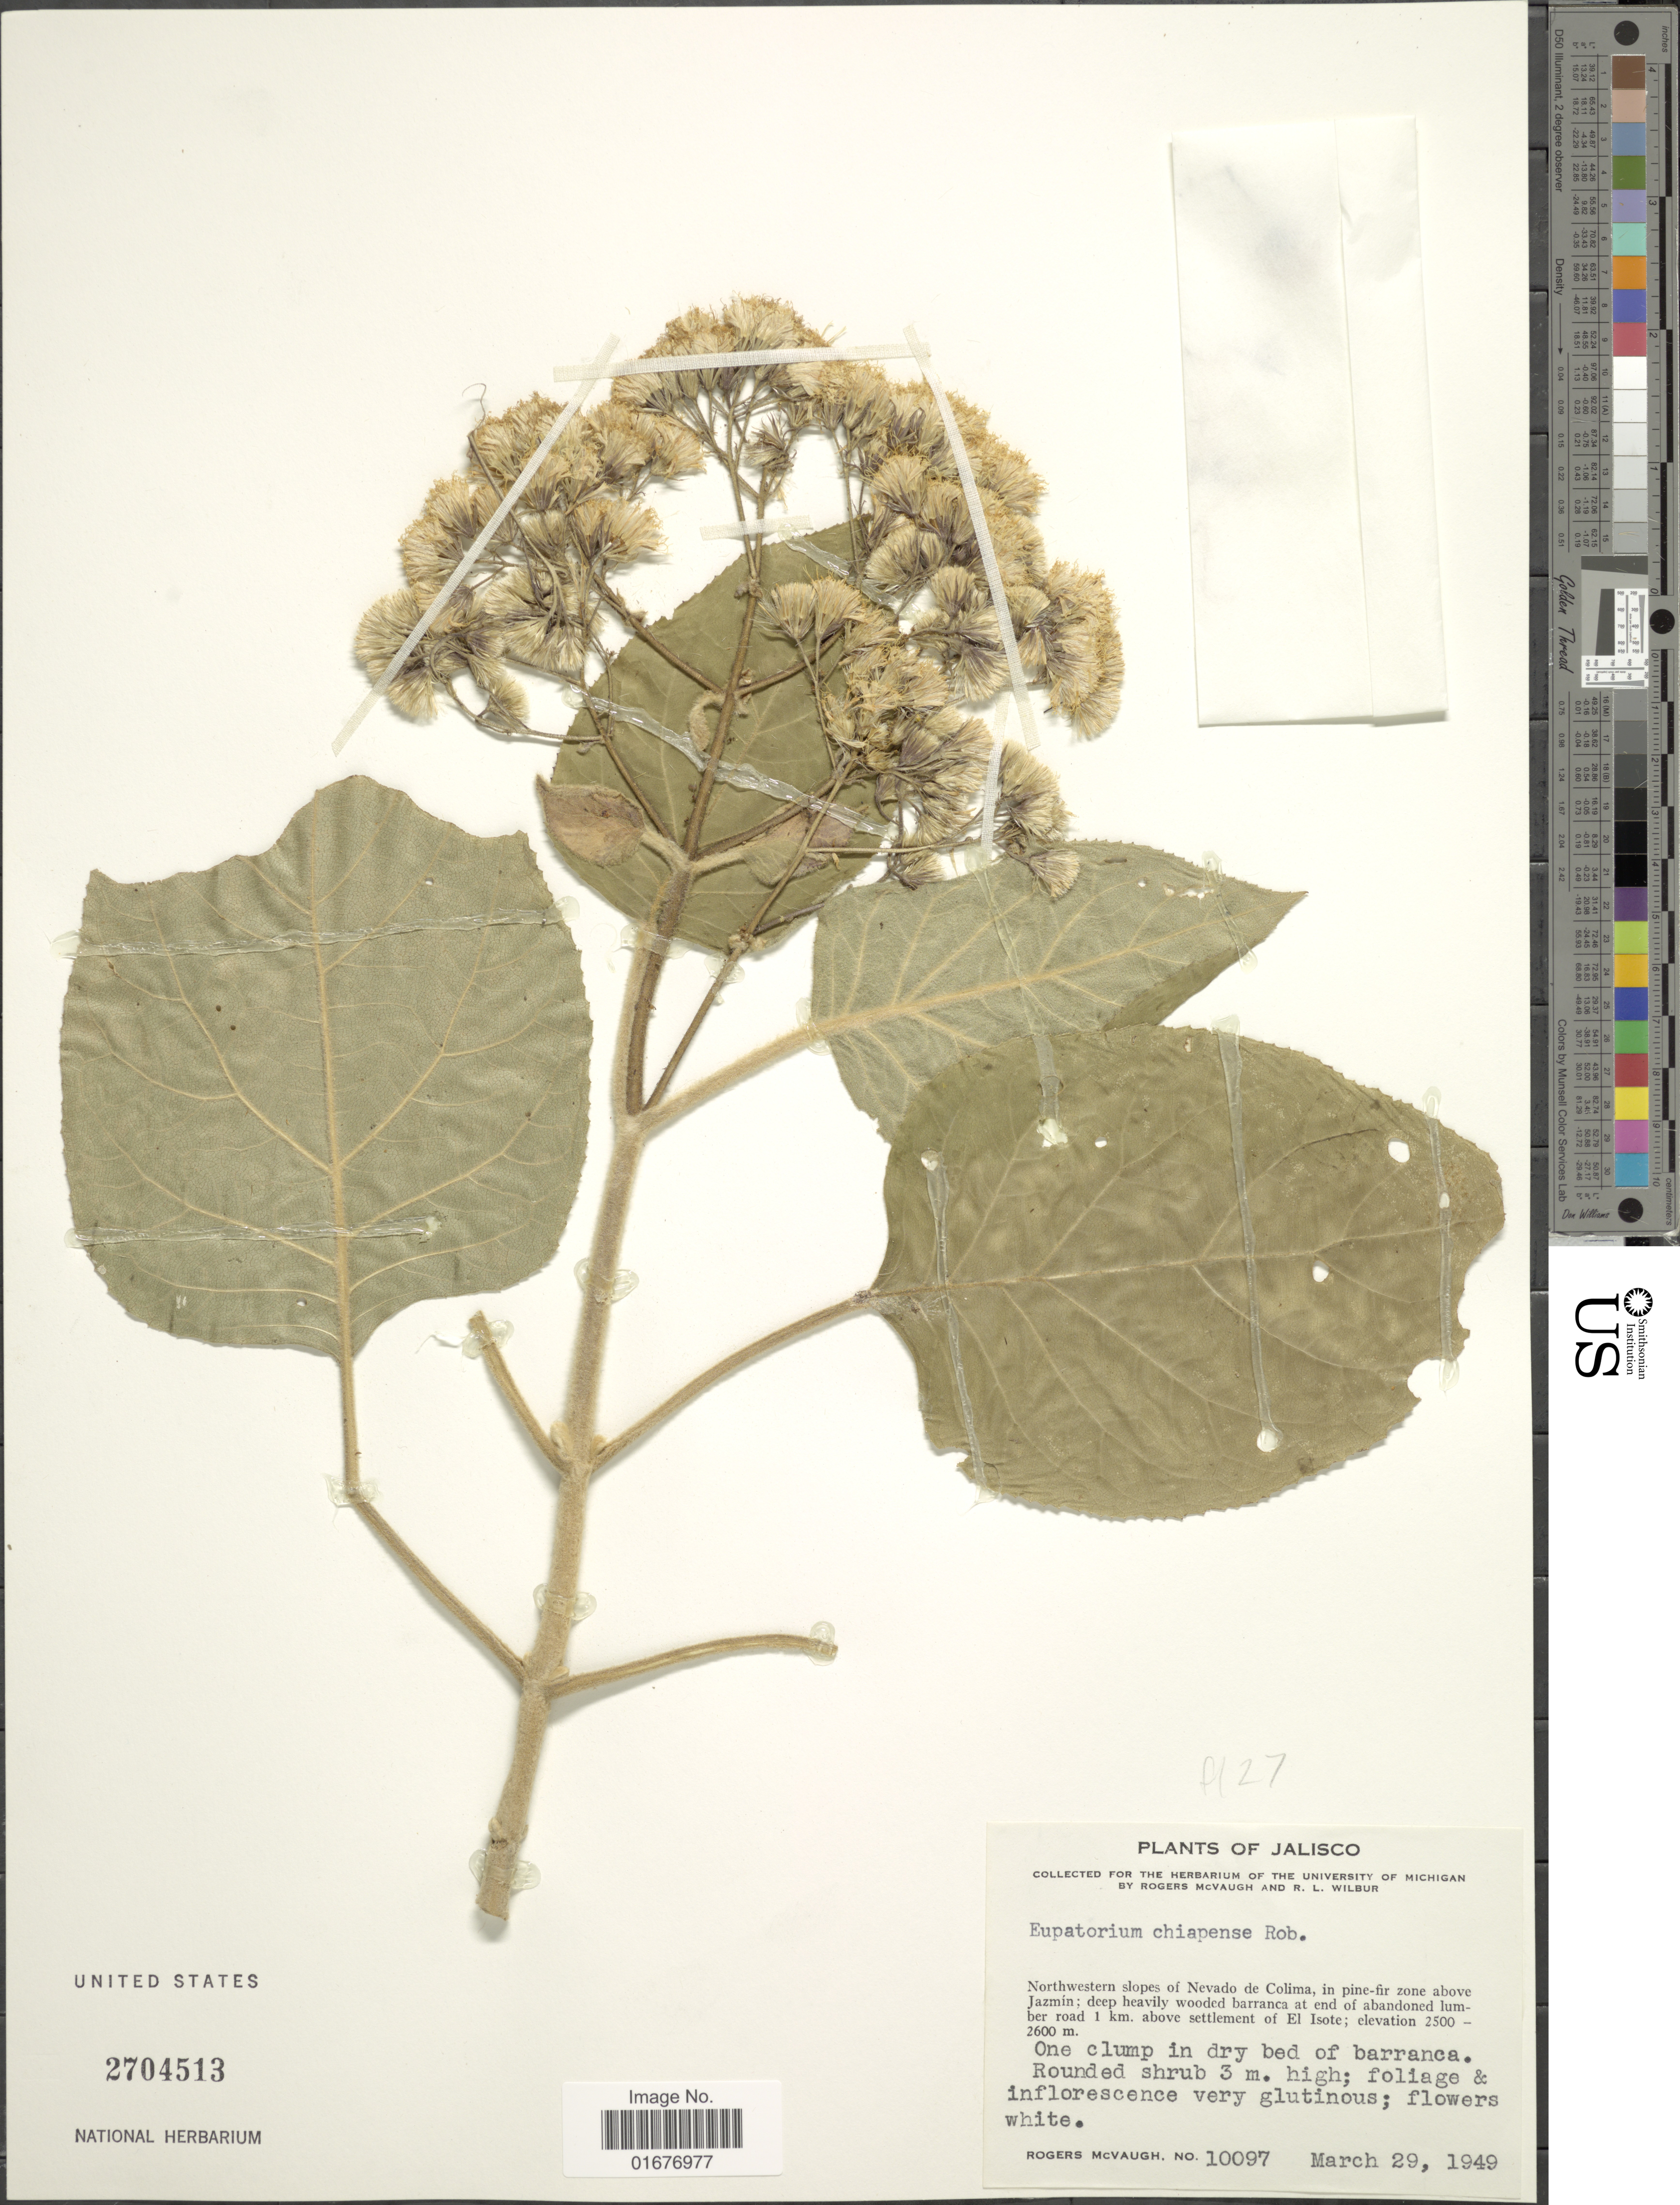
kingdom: Plantae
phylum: Tracheophyta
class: Magnoliopsida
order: Asterales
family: Asteraceae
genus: Ageratina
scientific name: Ageratina vernalis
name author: (Vatke & Kurtz) R.M. King & H. Rob.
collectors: R. McVaugh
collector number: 10097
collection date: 1949-04-29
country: Mexico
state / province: Jalisco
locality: Northwestern slopes of Nevado de Colima, in pine-fir zone above Jazmin, 1 km. above settlement of El Isote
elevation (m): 2500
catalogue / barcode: US 2704513